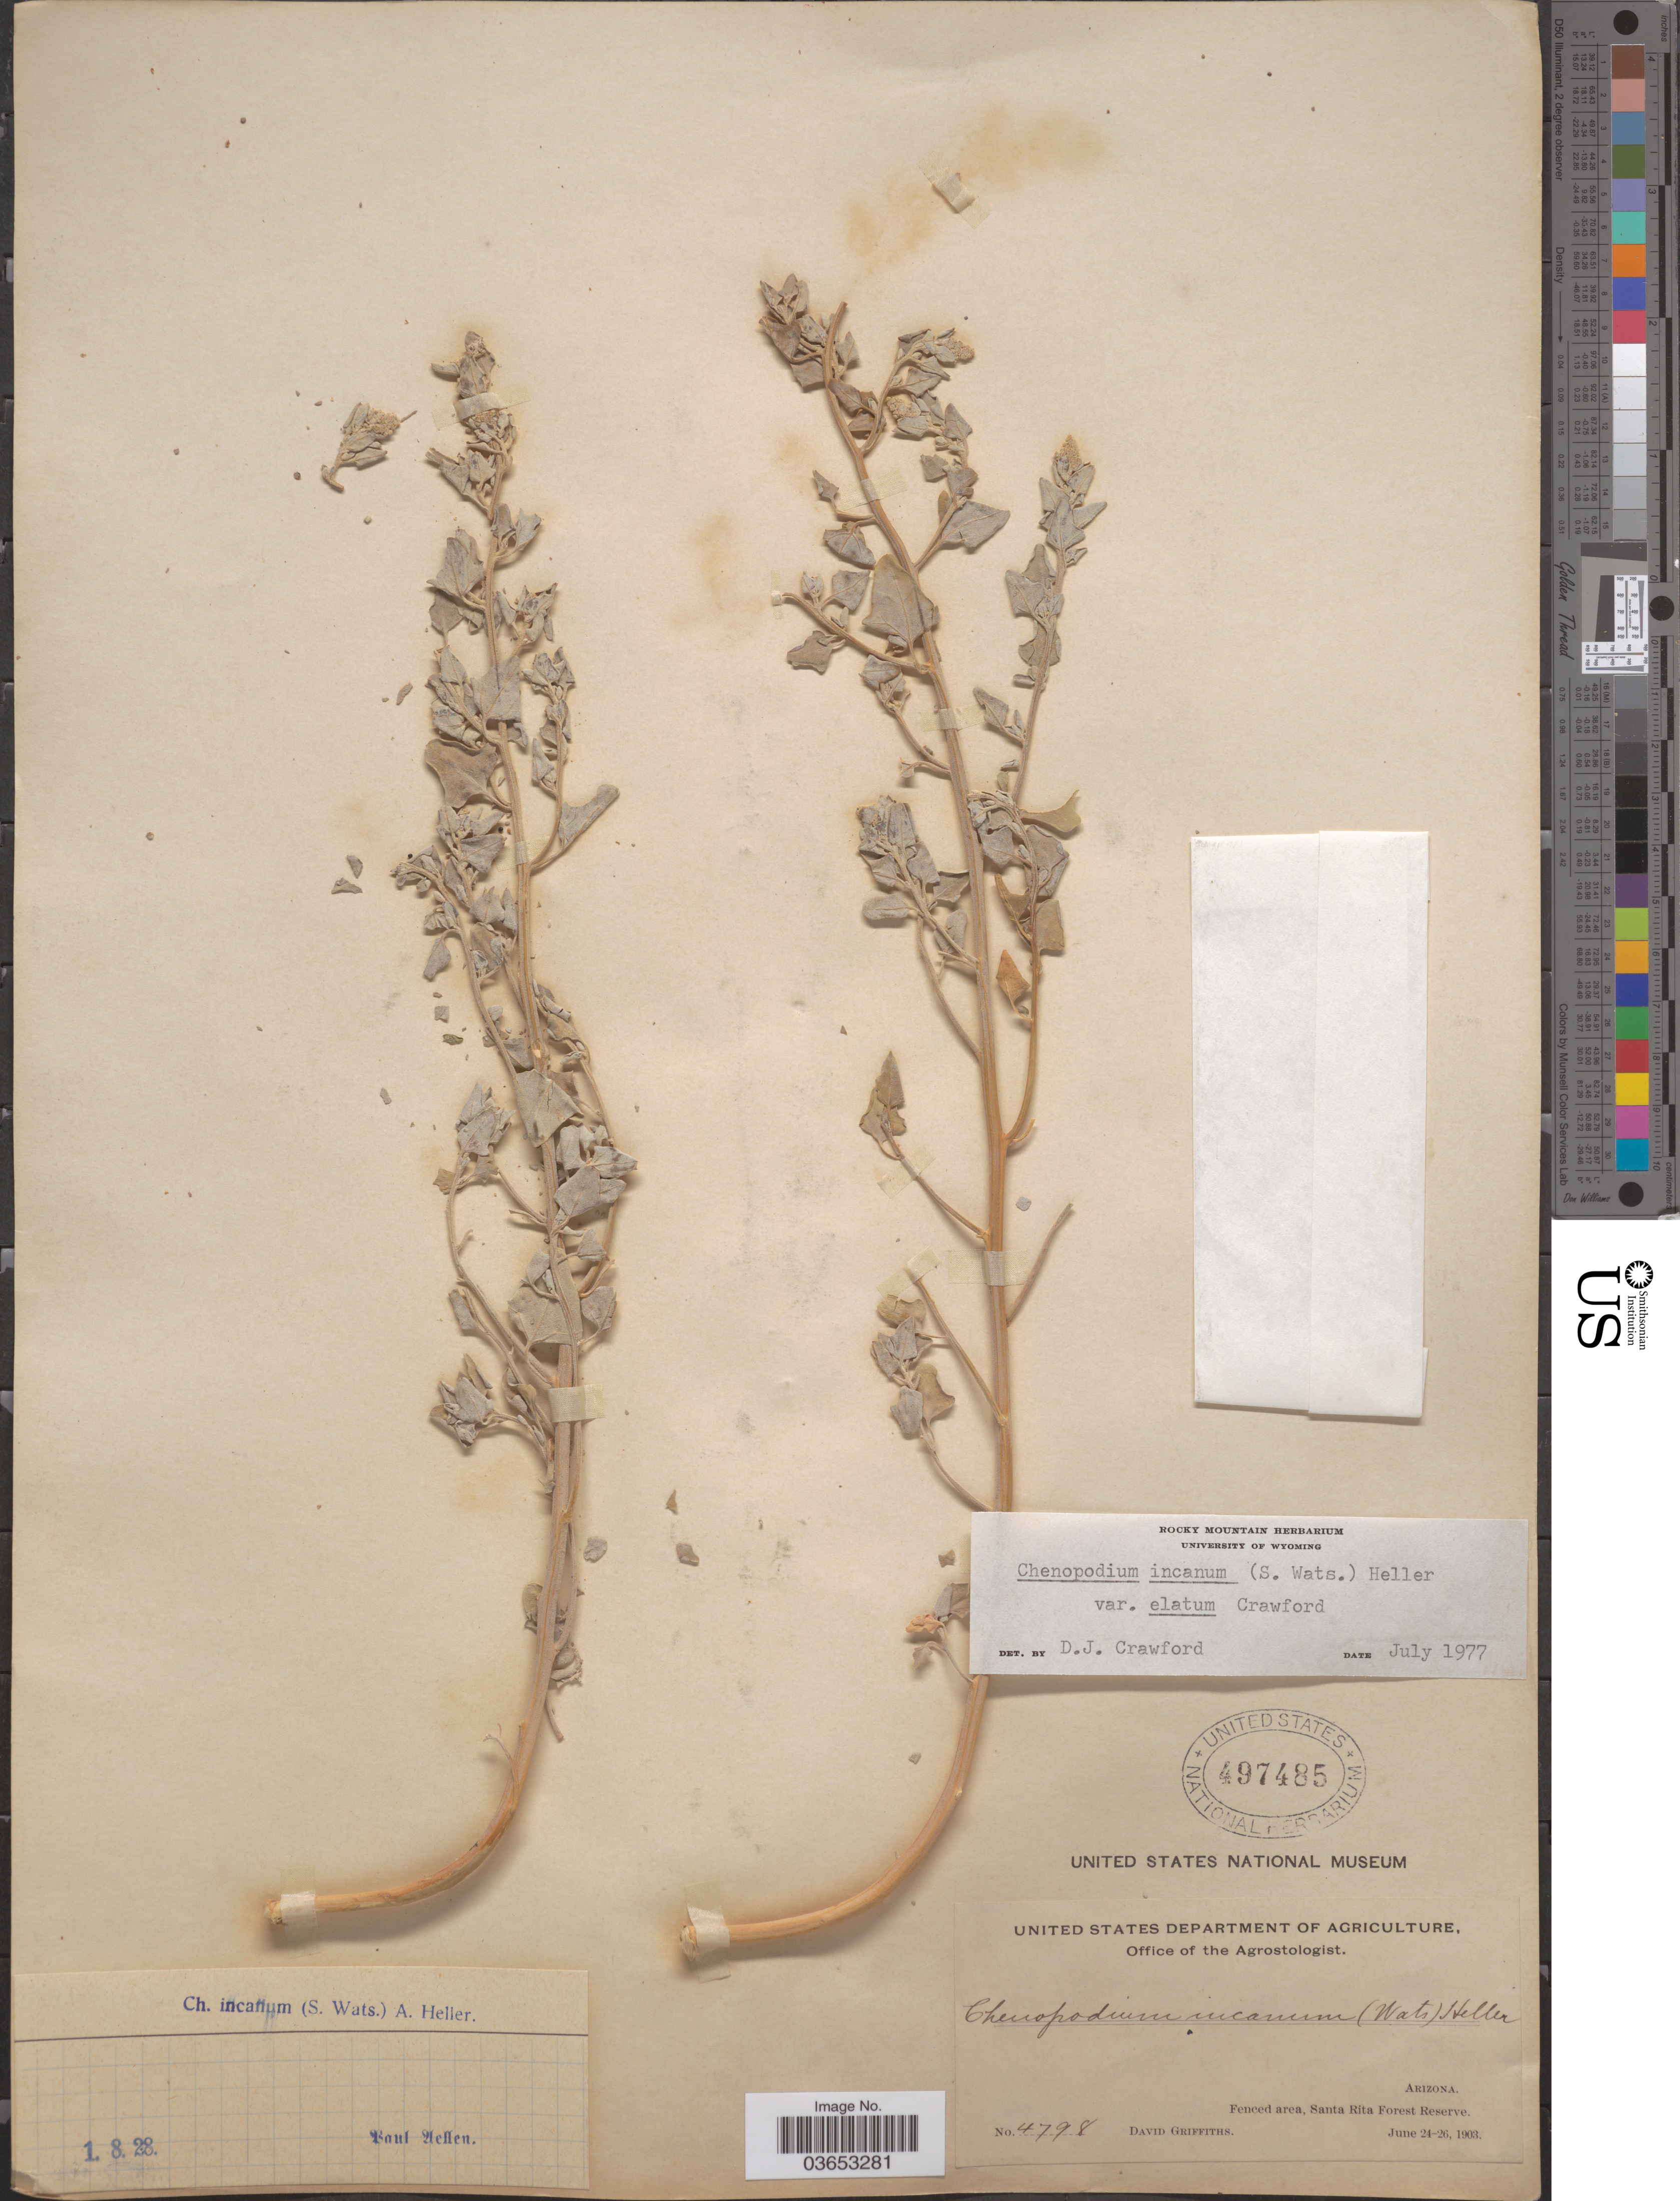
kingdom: Plantae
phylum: Tracheophyta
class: Magnoliopsida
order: Caryophyllales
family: Amaranthaceae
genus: Chenopodium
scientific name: Chenopodium incanum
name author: (S. Watson) A. Heller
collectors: D. Griffiths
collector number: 4798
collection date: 1903-06-24/1903-06-26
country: United States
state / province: Arizona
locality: Fenced area, Santa Rita Forest Reserve.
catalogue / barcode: US 497485